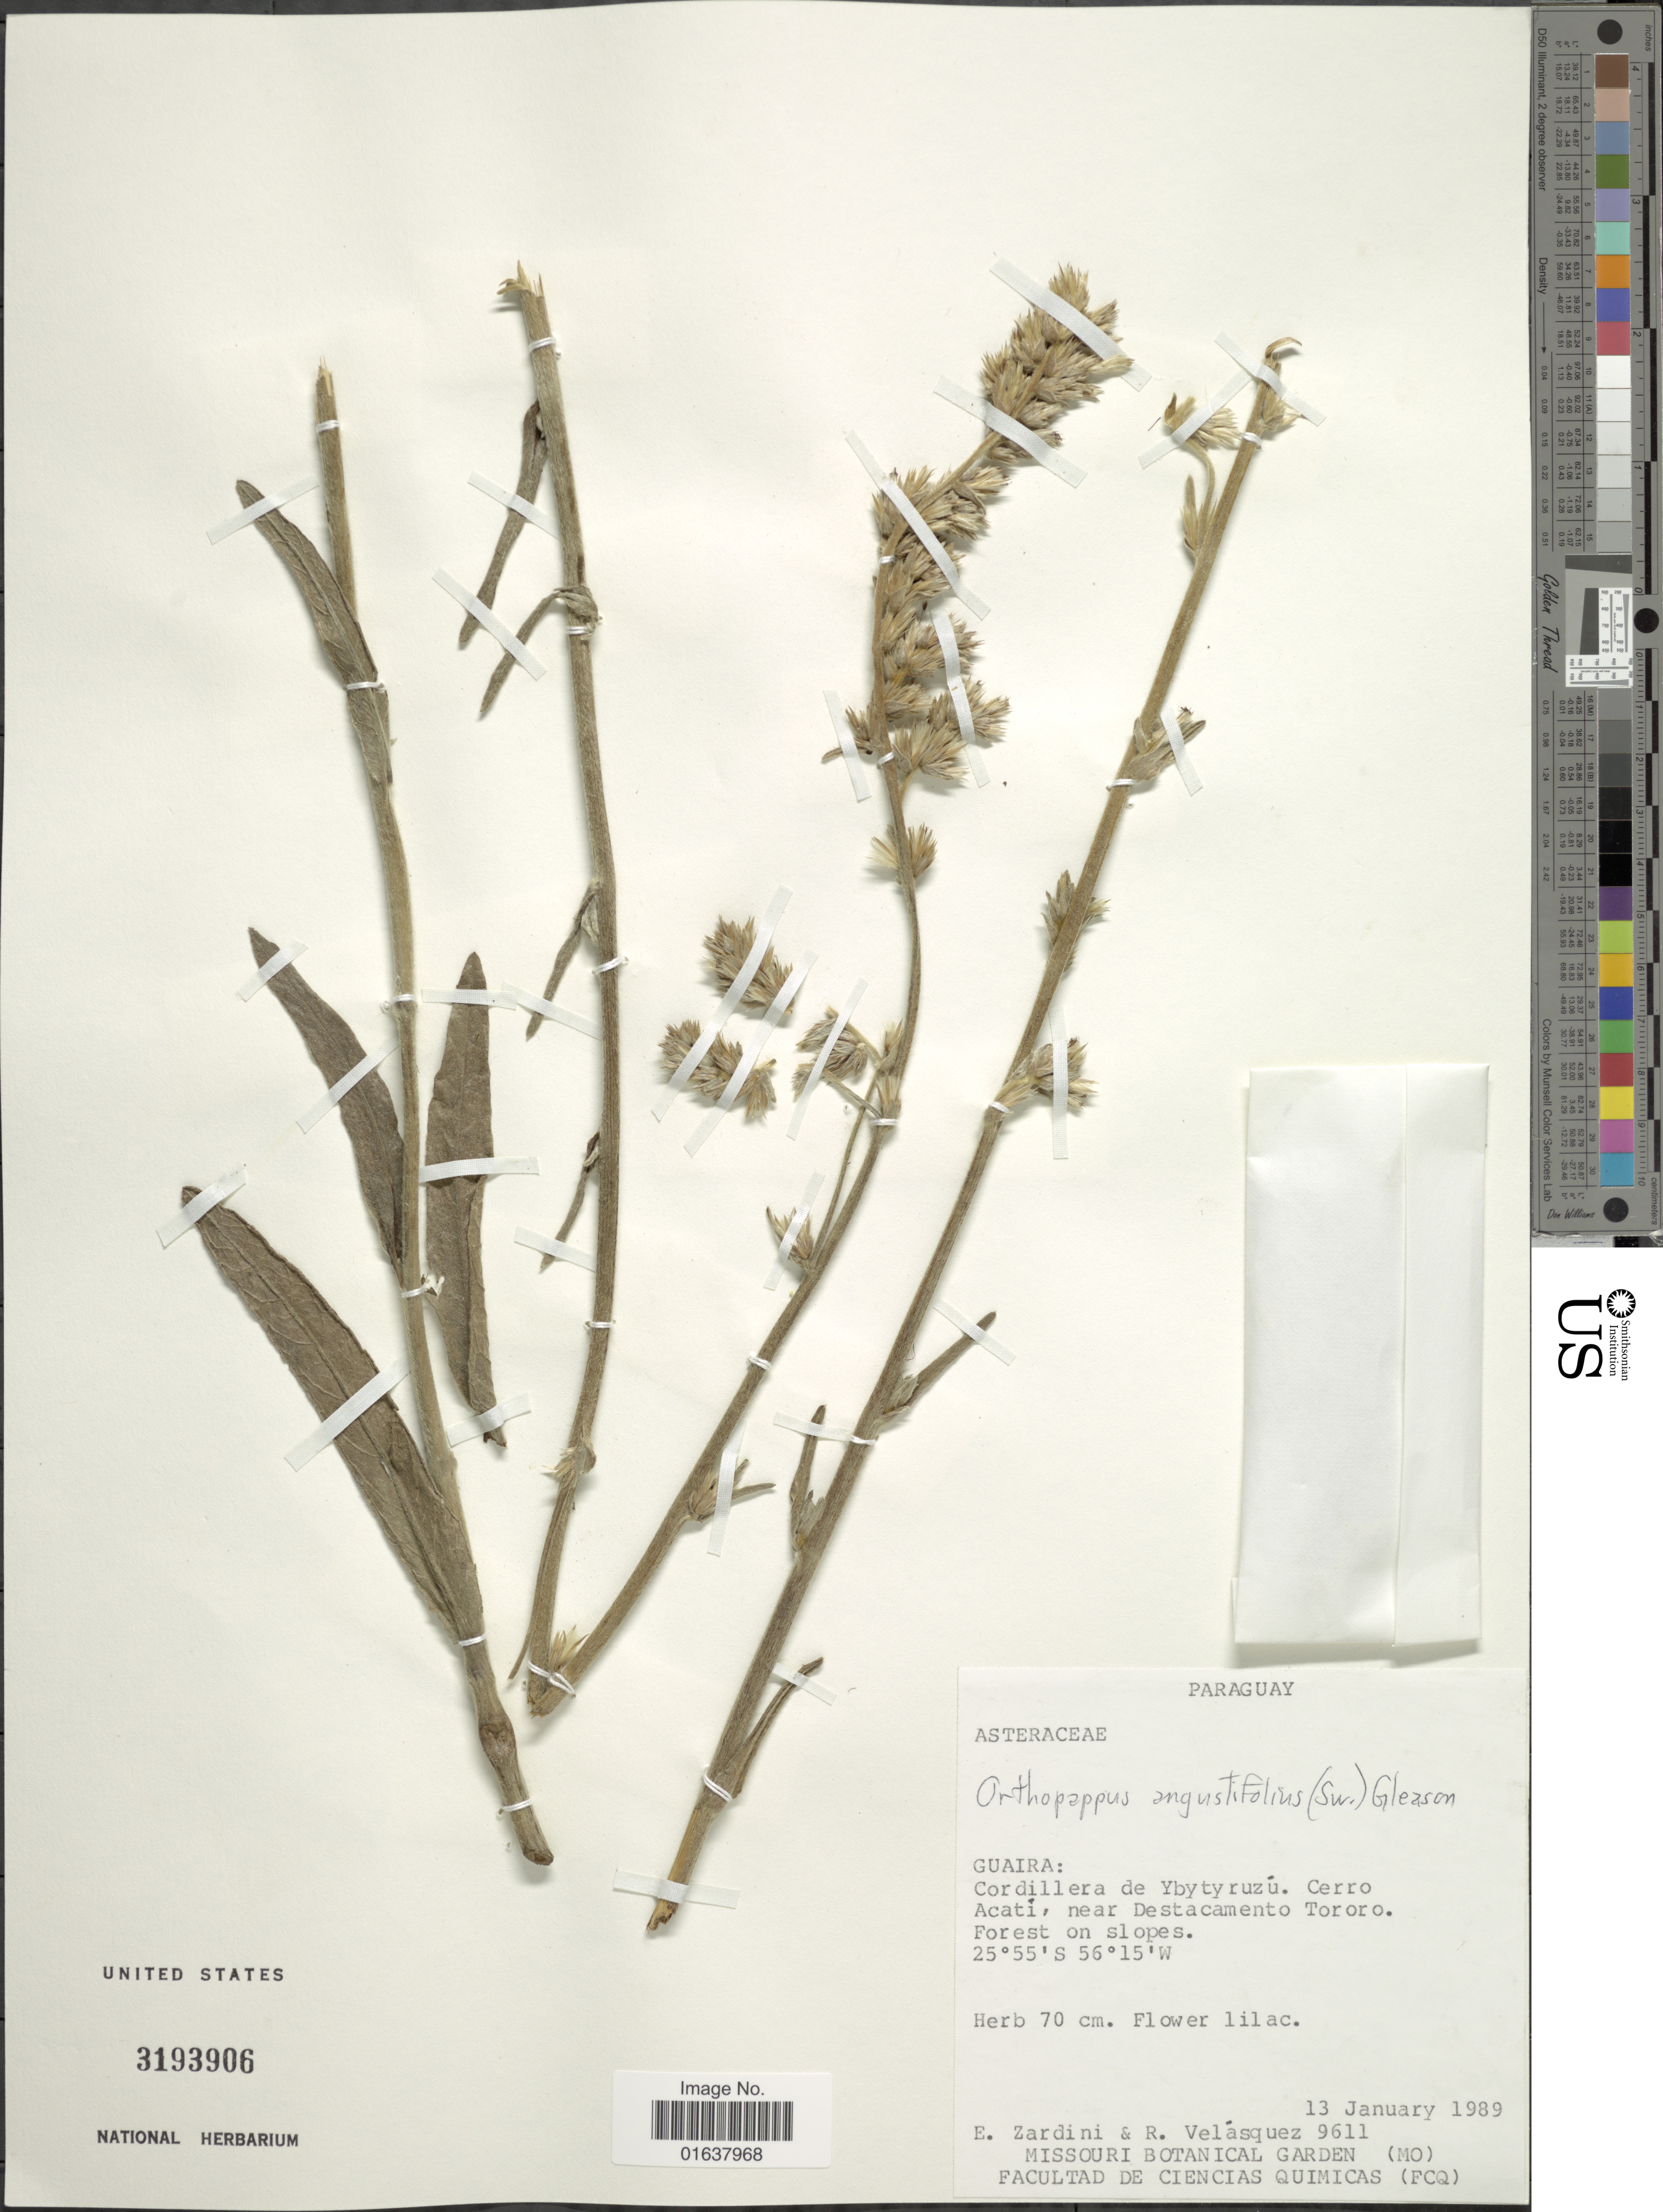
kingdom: Plantae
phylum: Tracheophyta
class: Magnoliopsida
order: Asterales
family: Asteraceae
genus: Orthopappus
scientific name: Orthopappus angustifolius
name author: (Sw.) Gleason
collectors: E. M. Zardini & R. Velásquez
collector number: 9611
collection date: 1989-01-13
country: Paraguay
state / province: Guaira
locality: Cordillera de Ybytyruzu. Cerro Acati, near Destacamento Tororo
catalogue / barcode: US 3193906